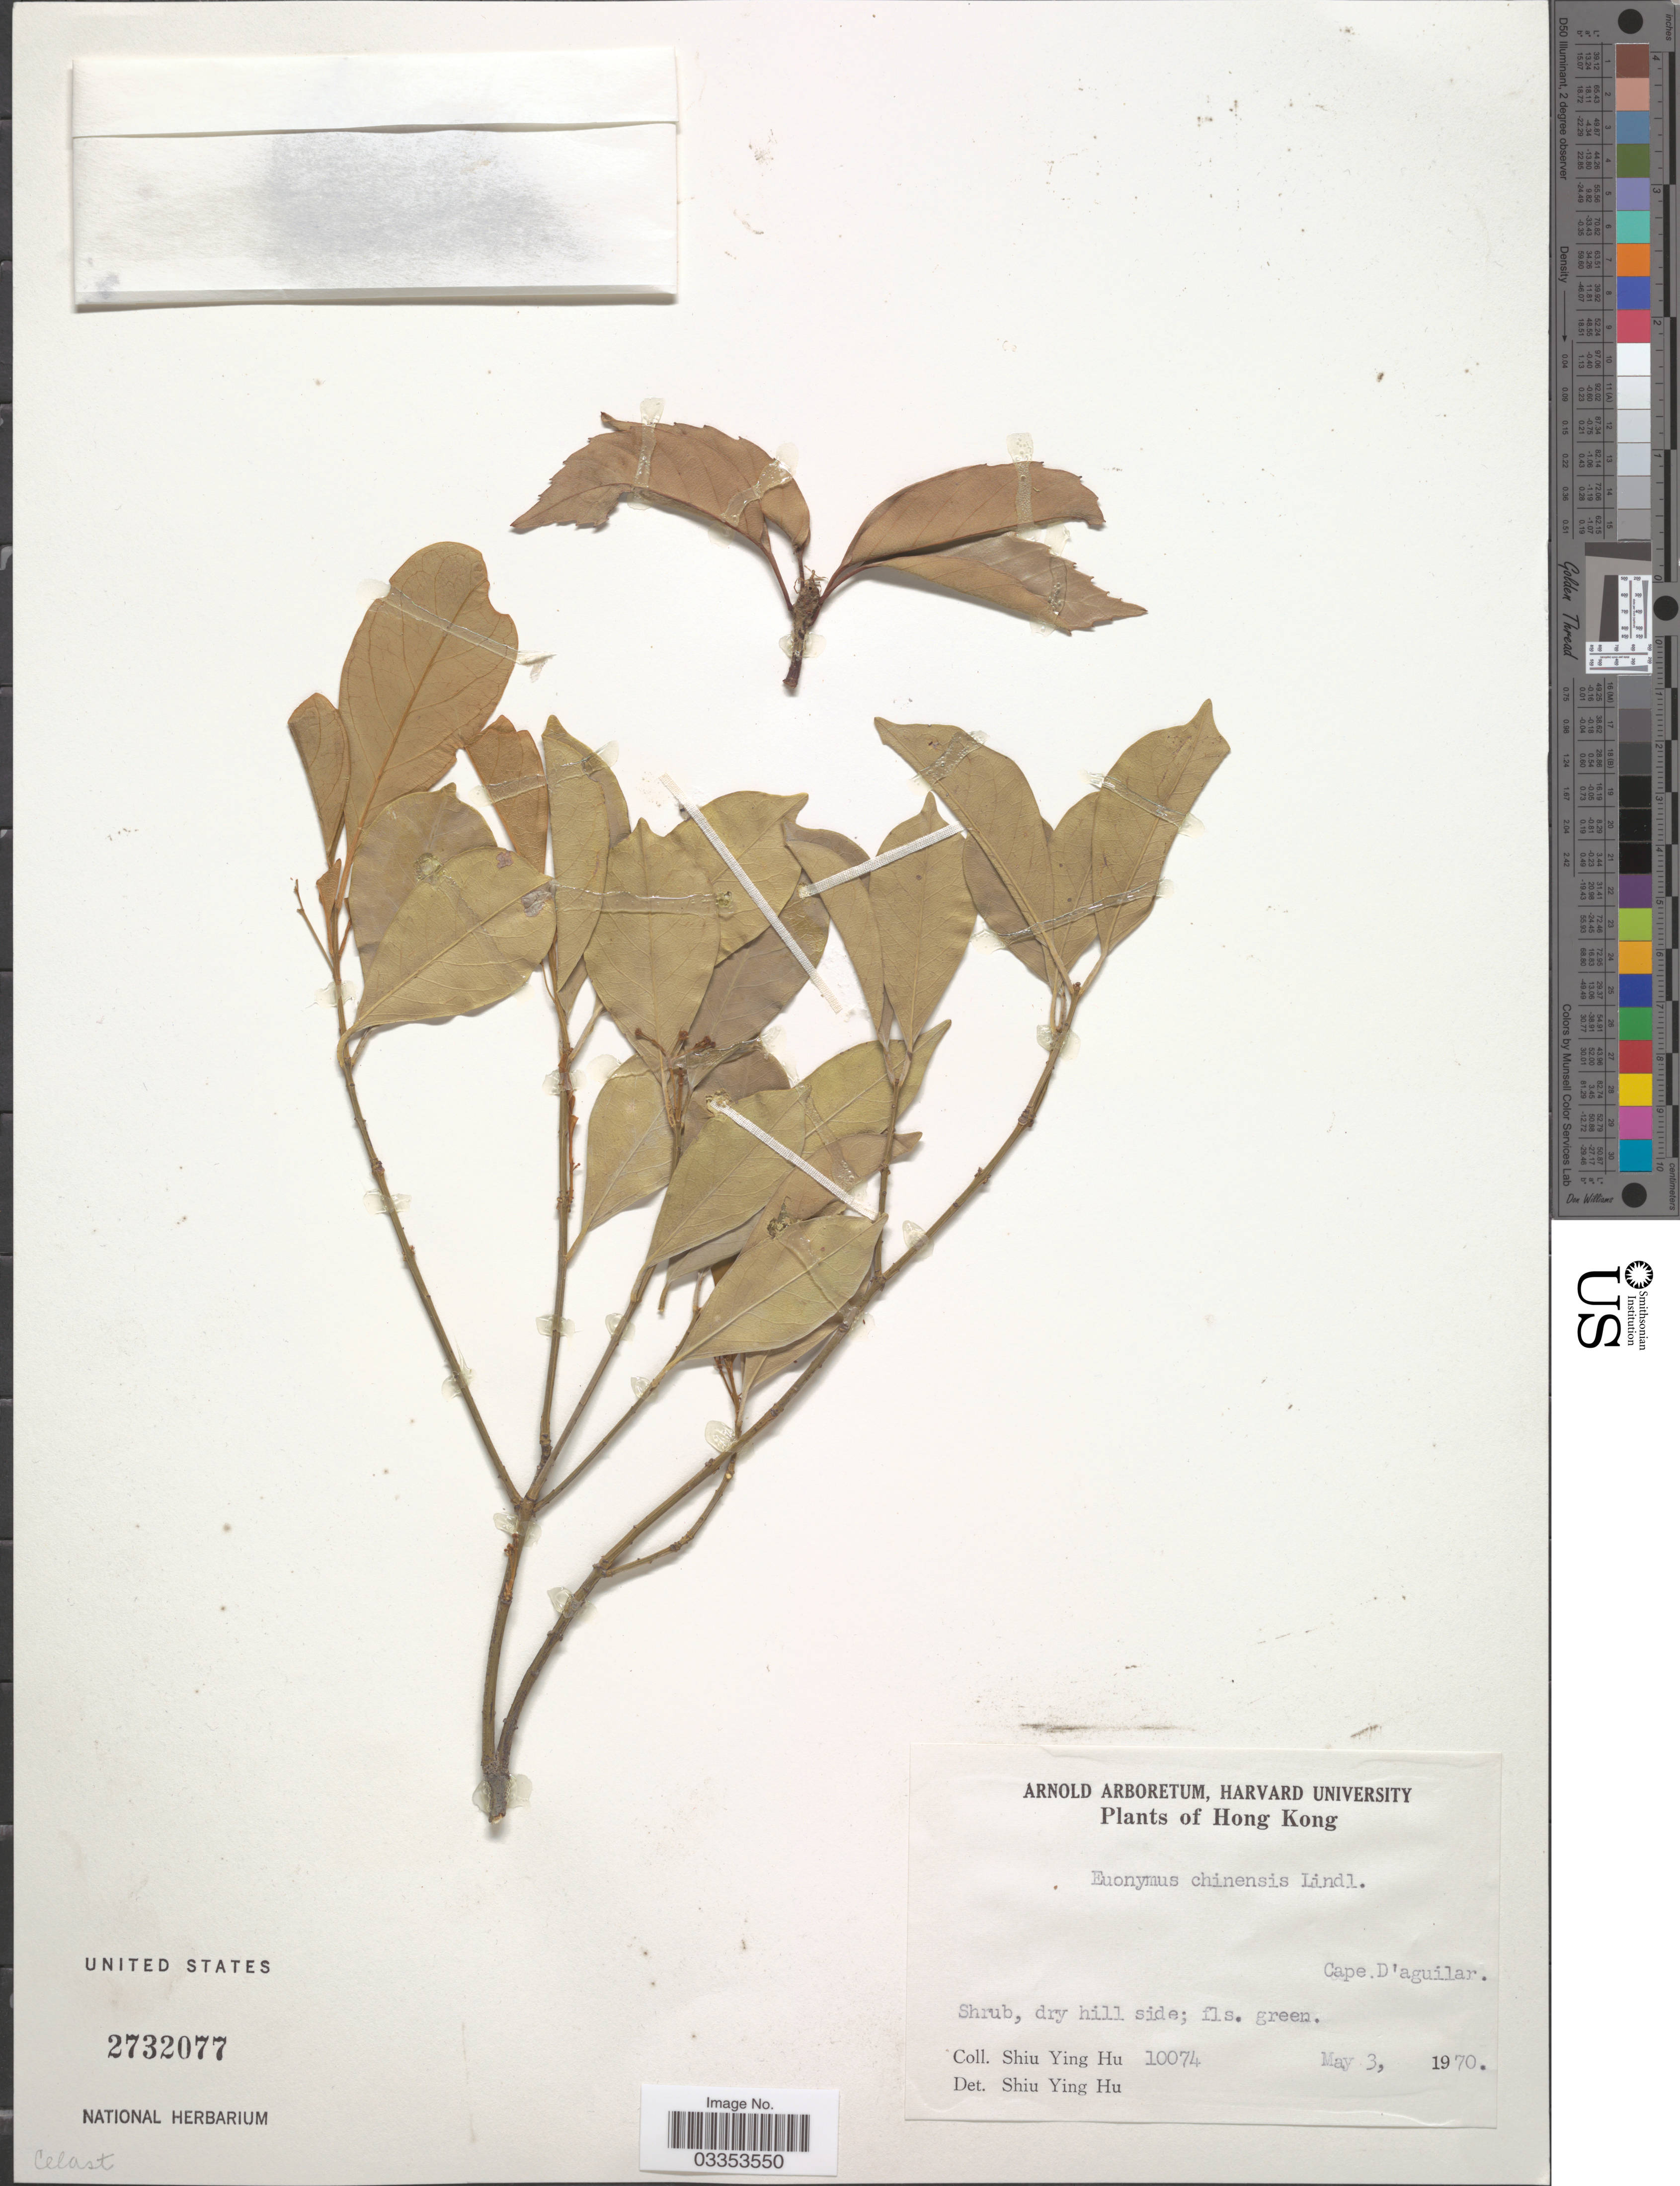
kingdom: Plantae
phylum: Tracheophyta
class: Magnoliopsida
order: Celastrales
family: Celastraceae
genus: Euonymus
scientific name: Euonymus nitidus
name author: Benth.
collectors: S. Y. Hu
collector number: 10074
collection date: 1970-05-03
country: China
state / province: Hong Kong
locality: Cape. D'aguilar.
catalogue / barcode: US 2732077